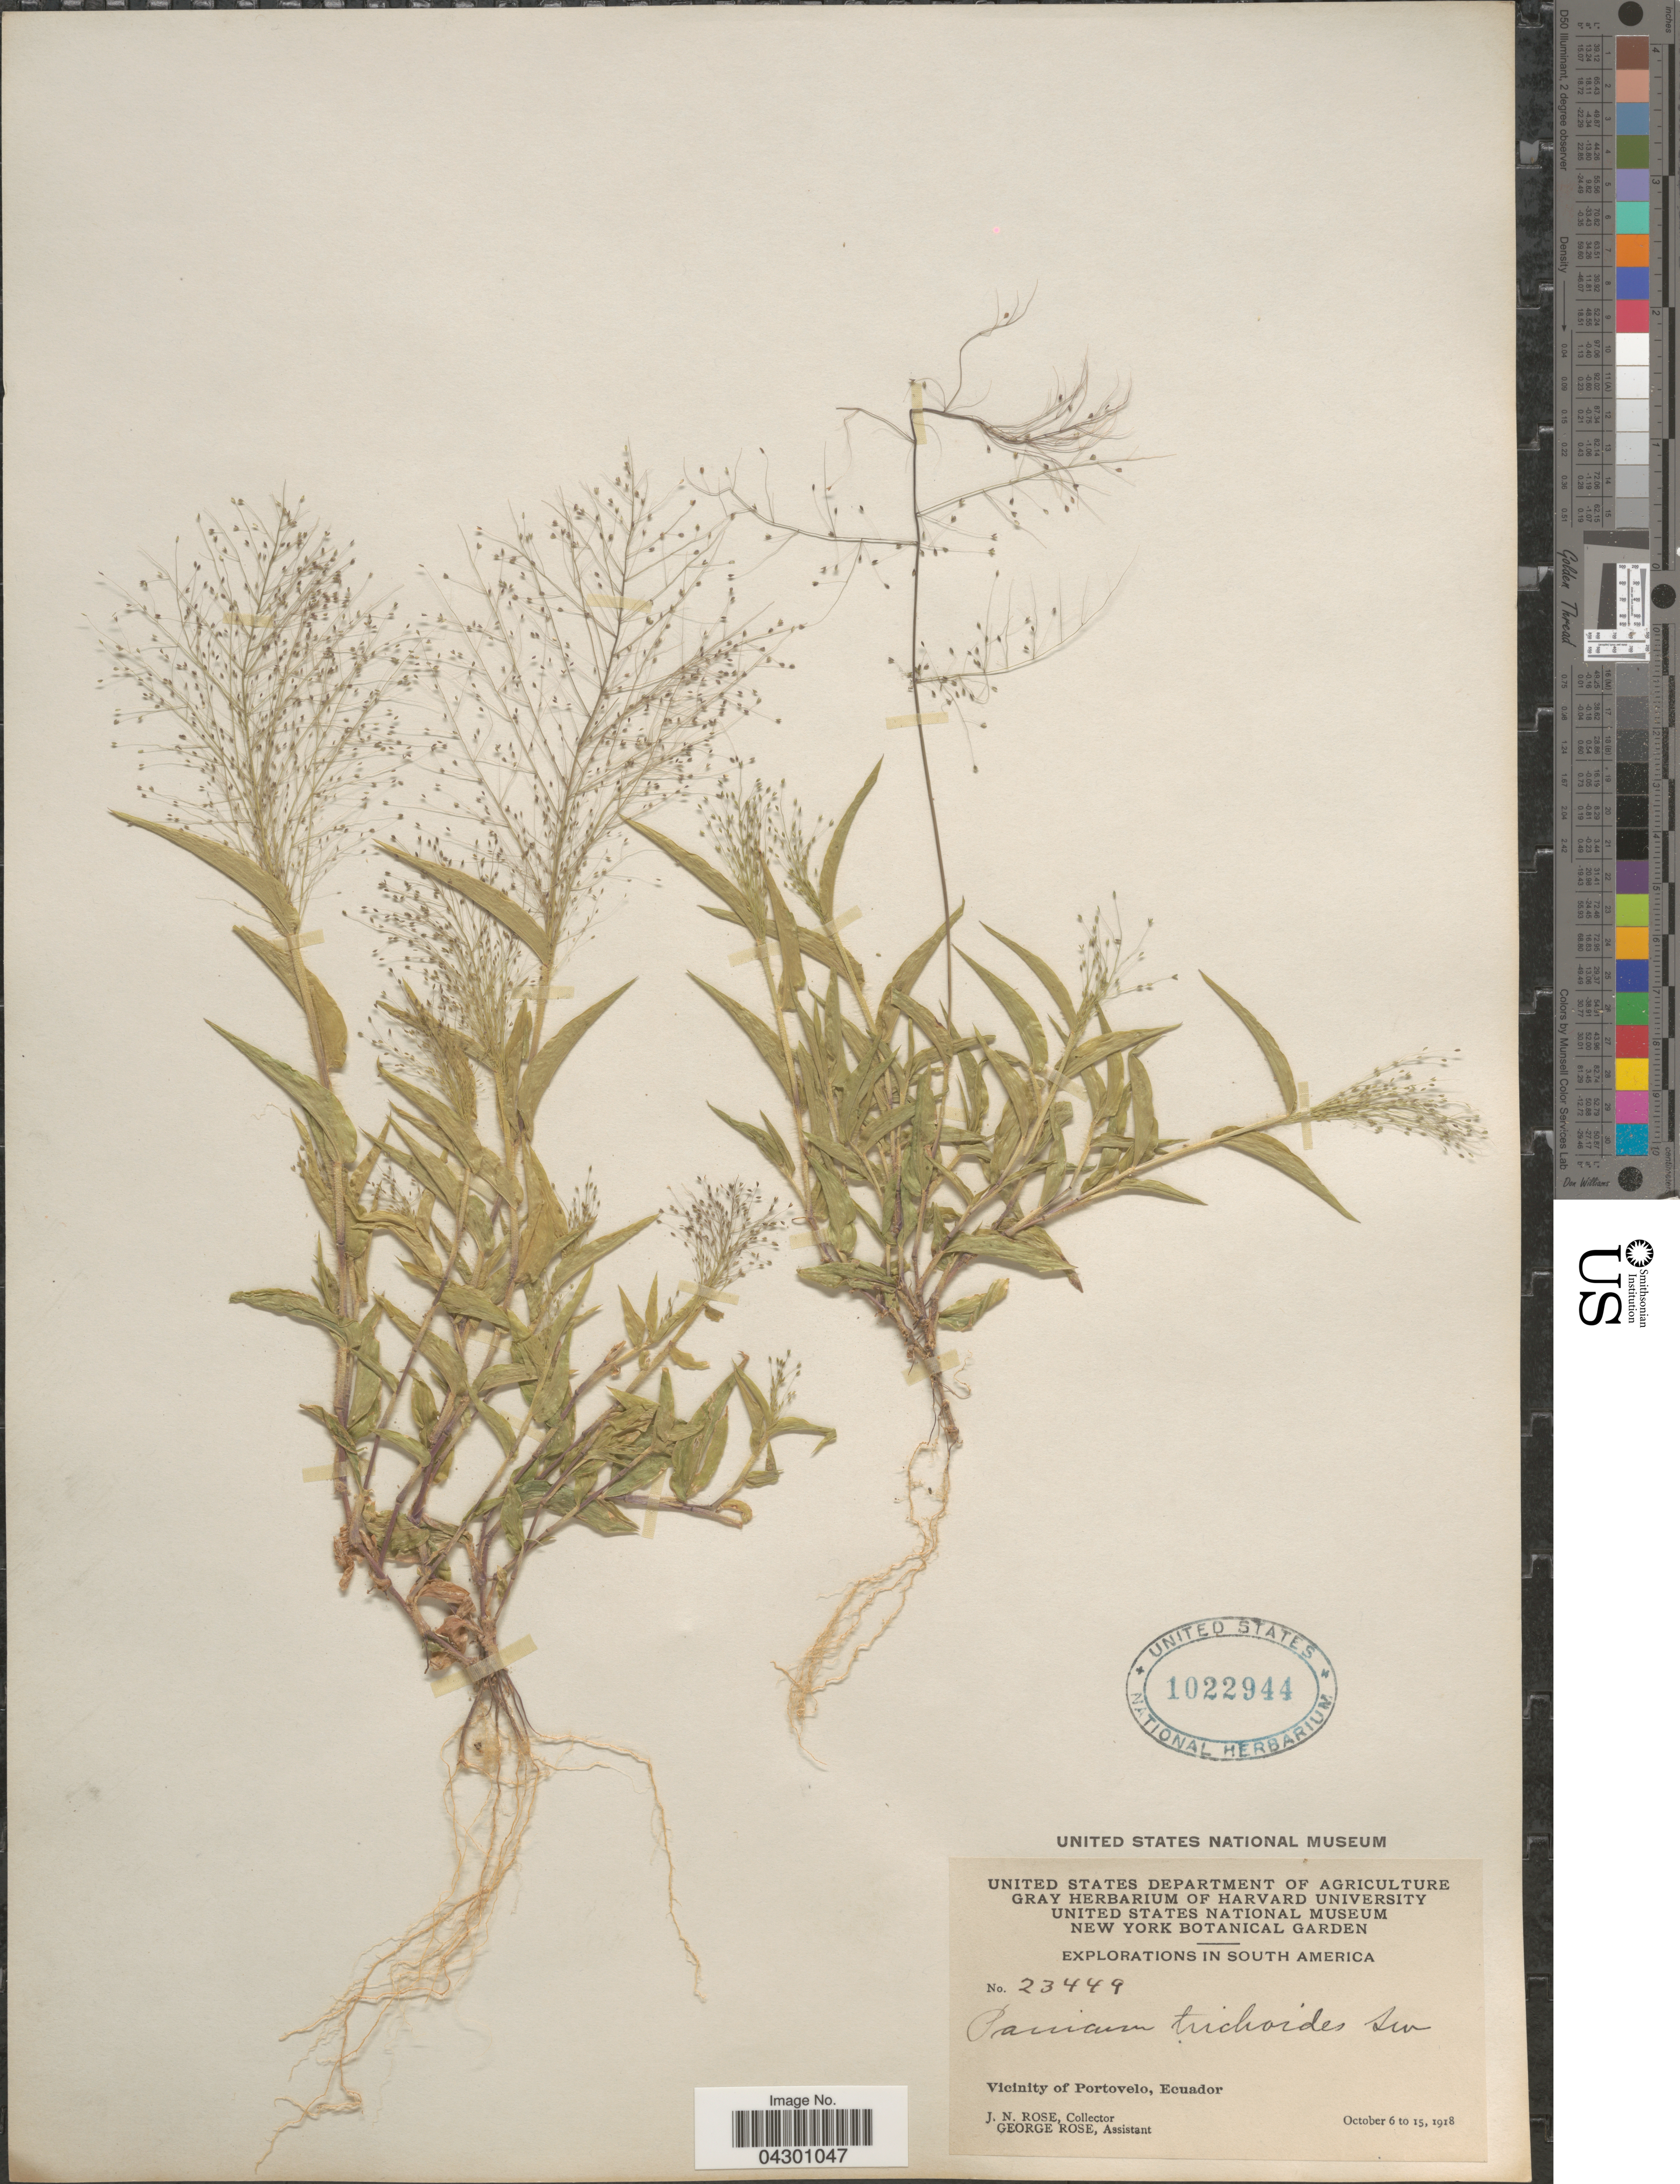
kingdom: Plantae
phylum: Tracheophyta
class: Liliopsida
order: Poales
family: Poaceae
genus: Panicum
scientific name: Panicum trichoides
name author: Sw.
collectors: J. N. Rose & G. Rose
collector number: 23449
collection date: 1918-10-06/1918-10-15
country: Ecuador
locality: Explorations in South America. Vicinity of Portovelo.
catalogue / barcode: US 1022944